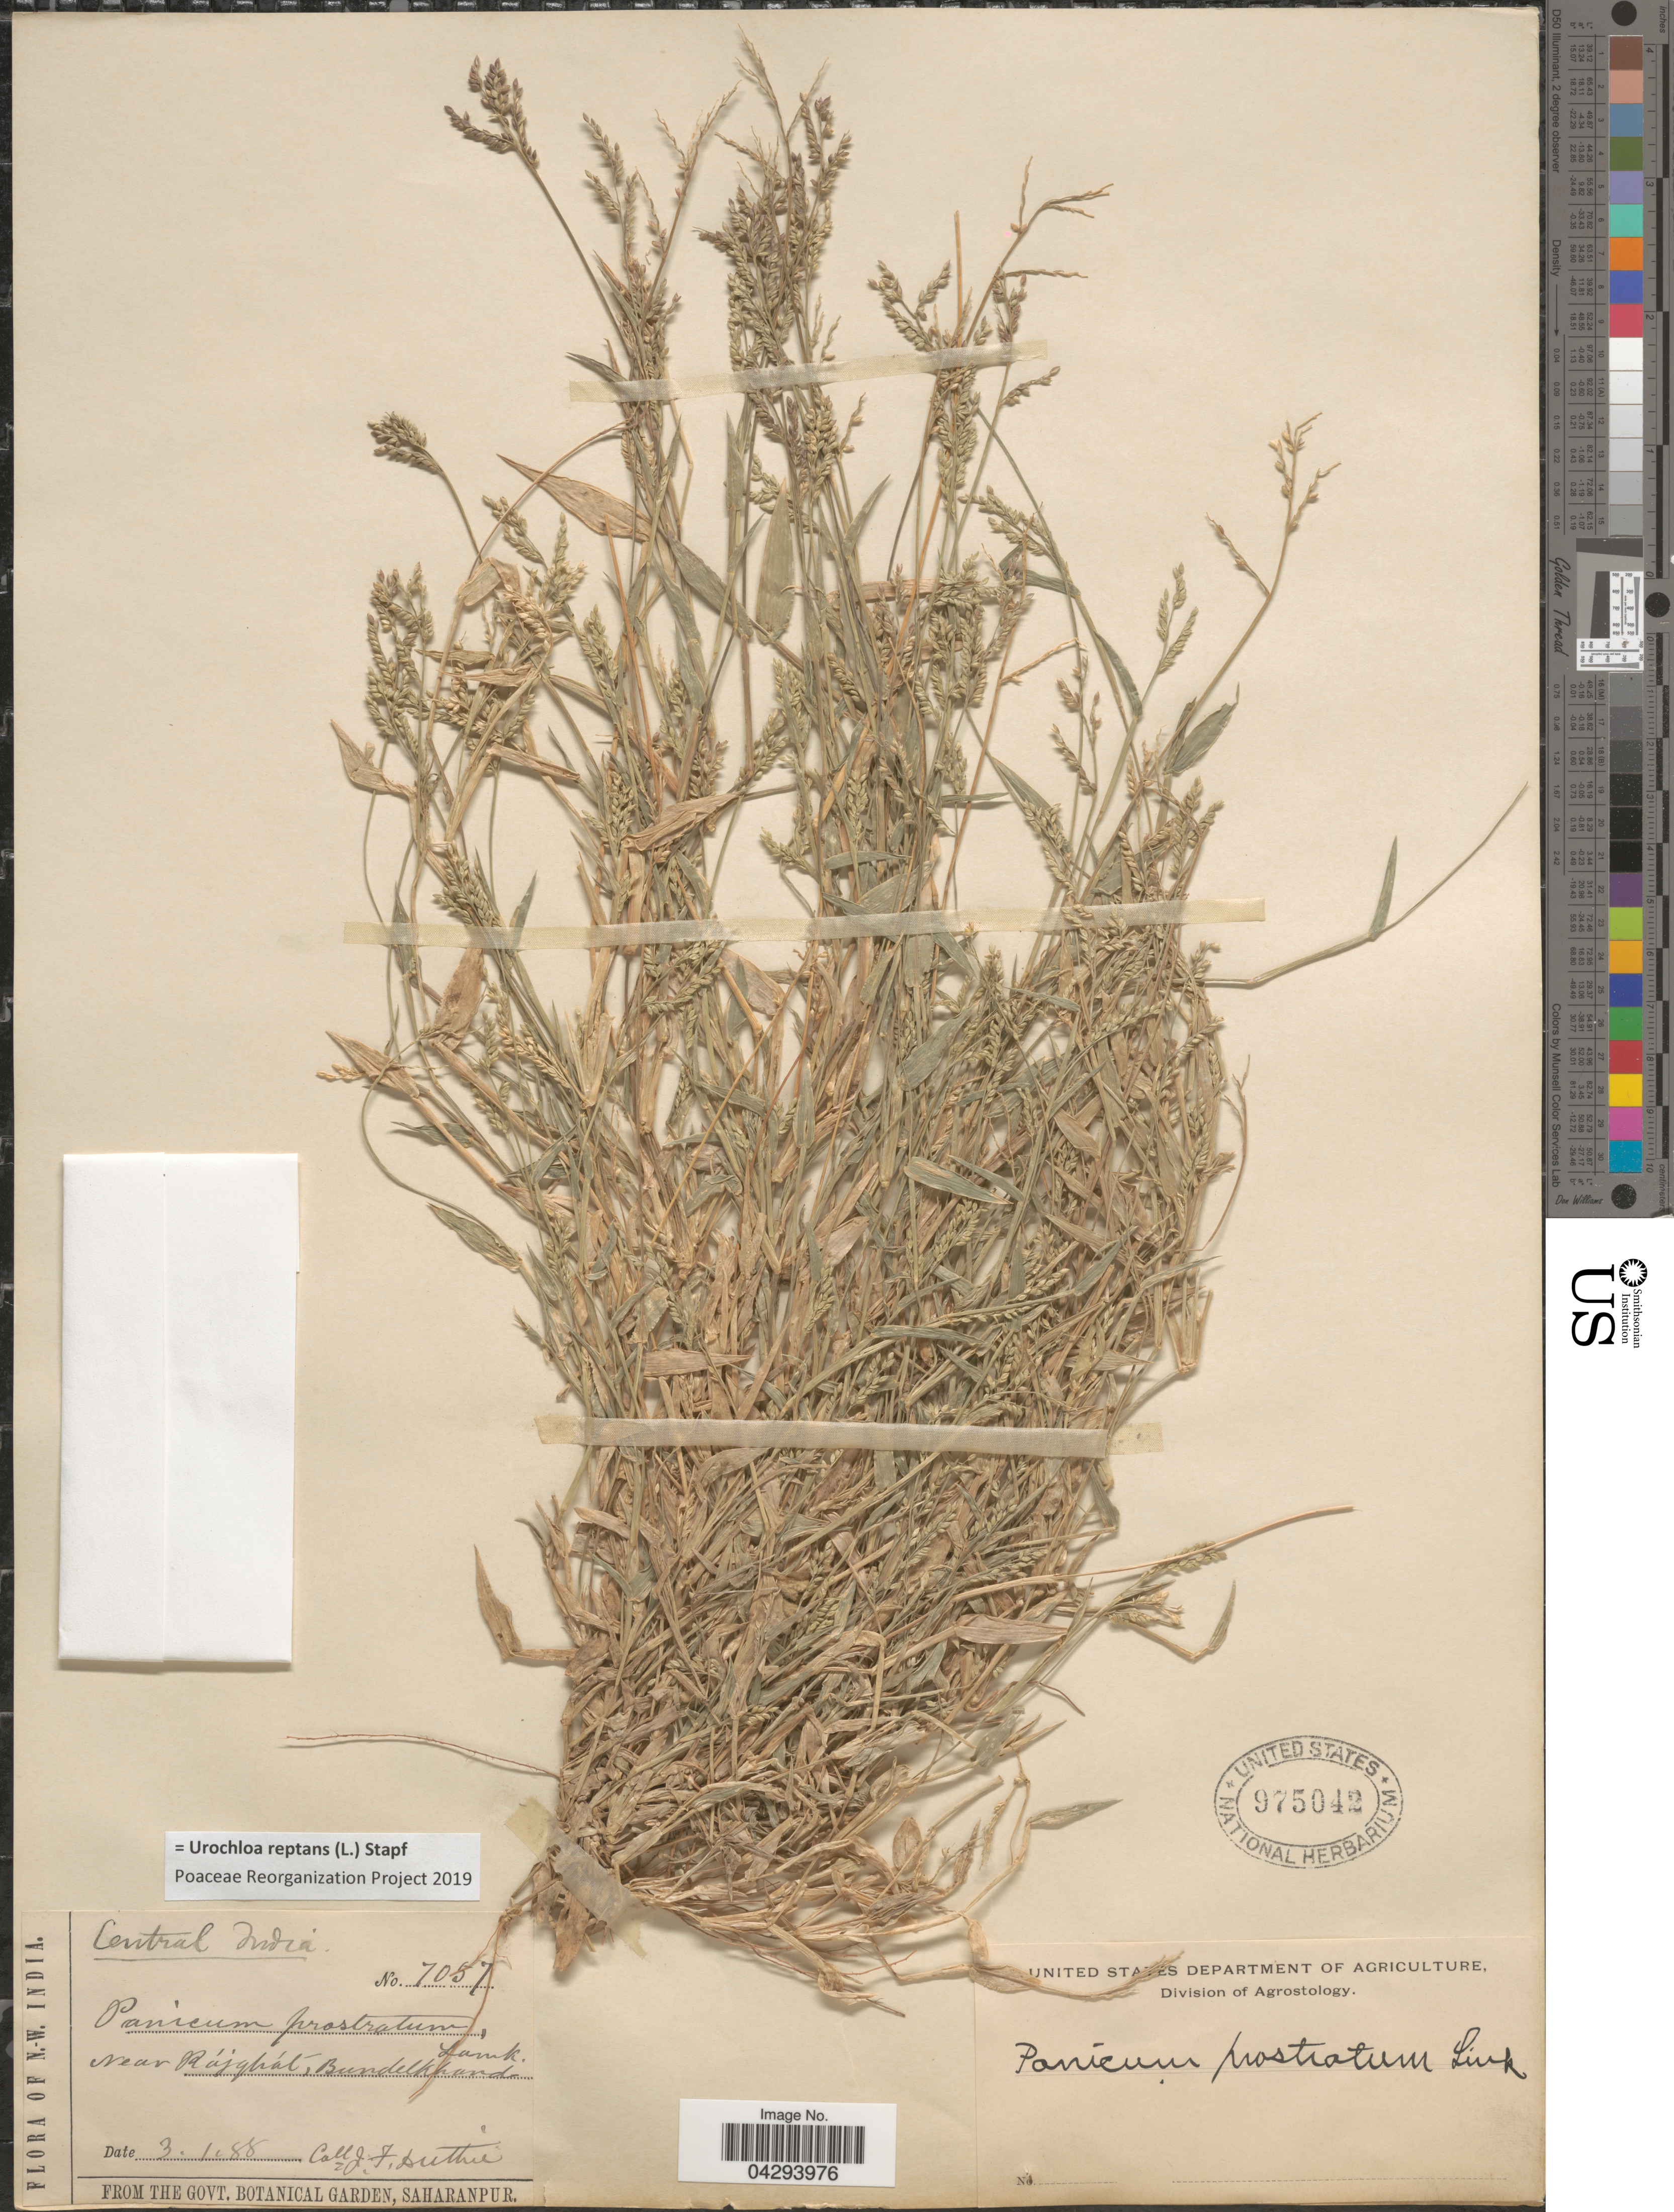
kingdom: Plantae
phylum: Tracheophyta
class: Liliopsida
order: Poales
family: Poaceae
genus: Urochloa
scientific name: Urochloa reptans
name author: (L.) Stapf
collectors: J. F. Duthie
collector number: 7057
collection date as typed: Transcribed d/m/y: 3/1/88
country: India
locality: N. W. India. Central India. Near Rajghat, Bundelkande.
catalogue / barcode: US 975042